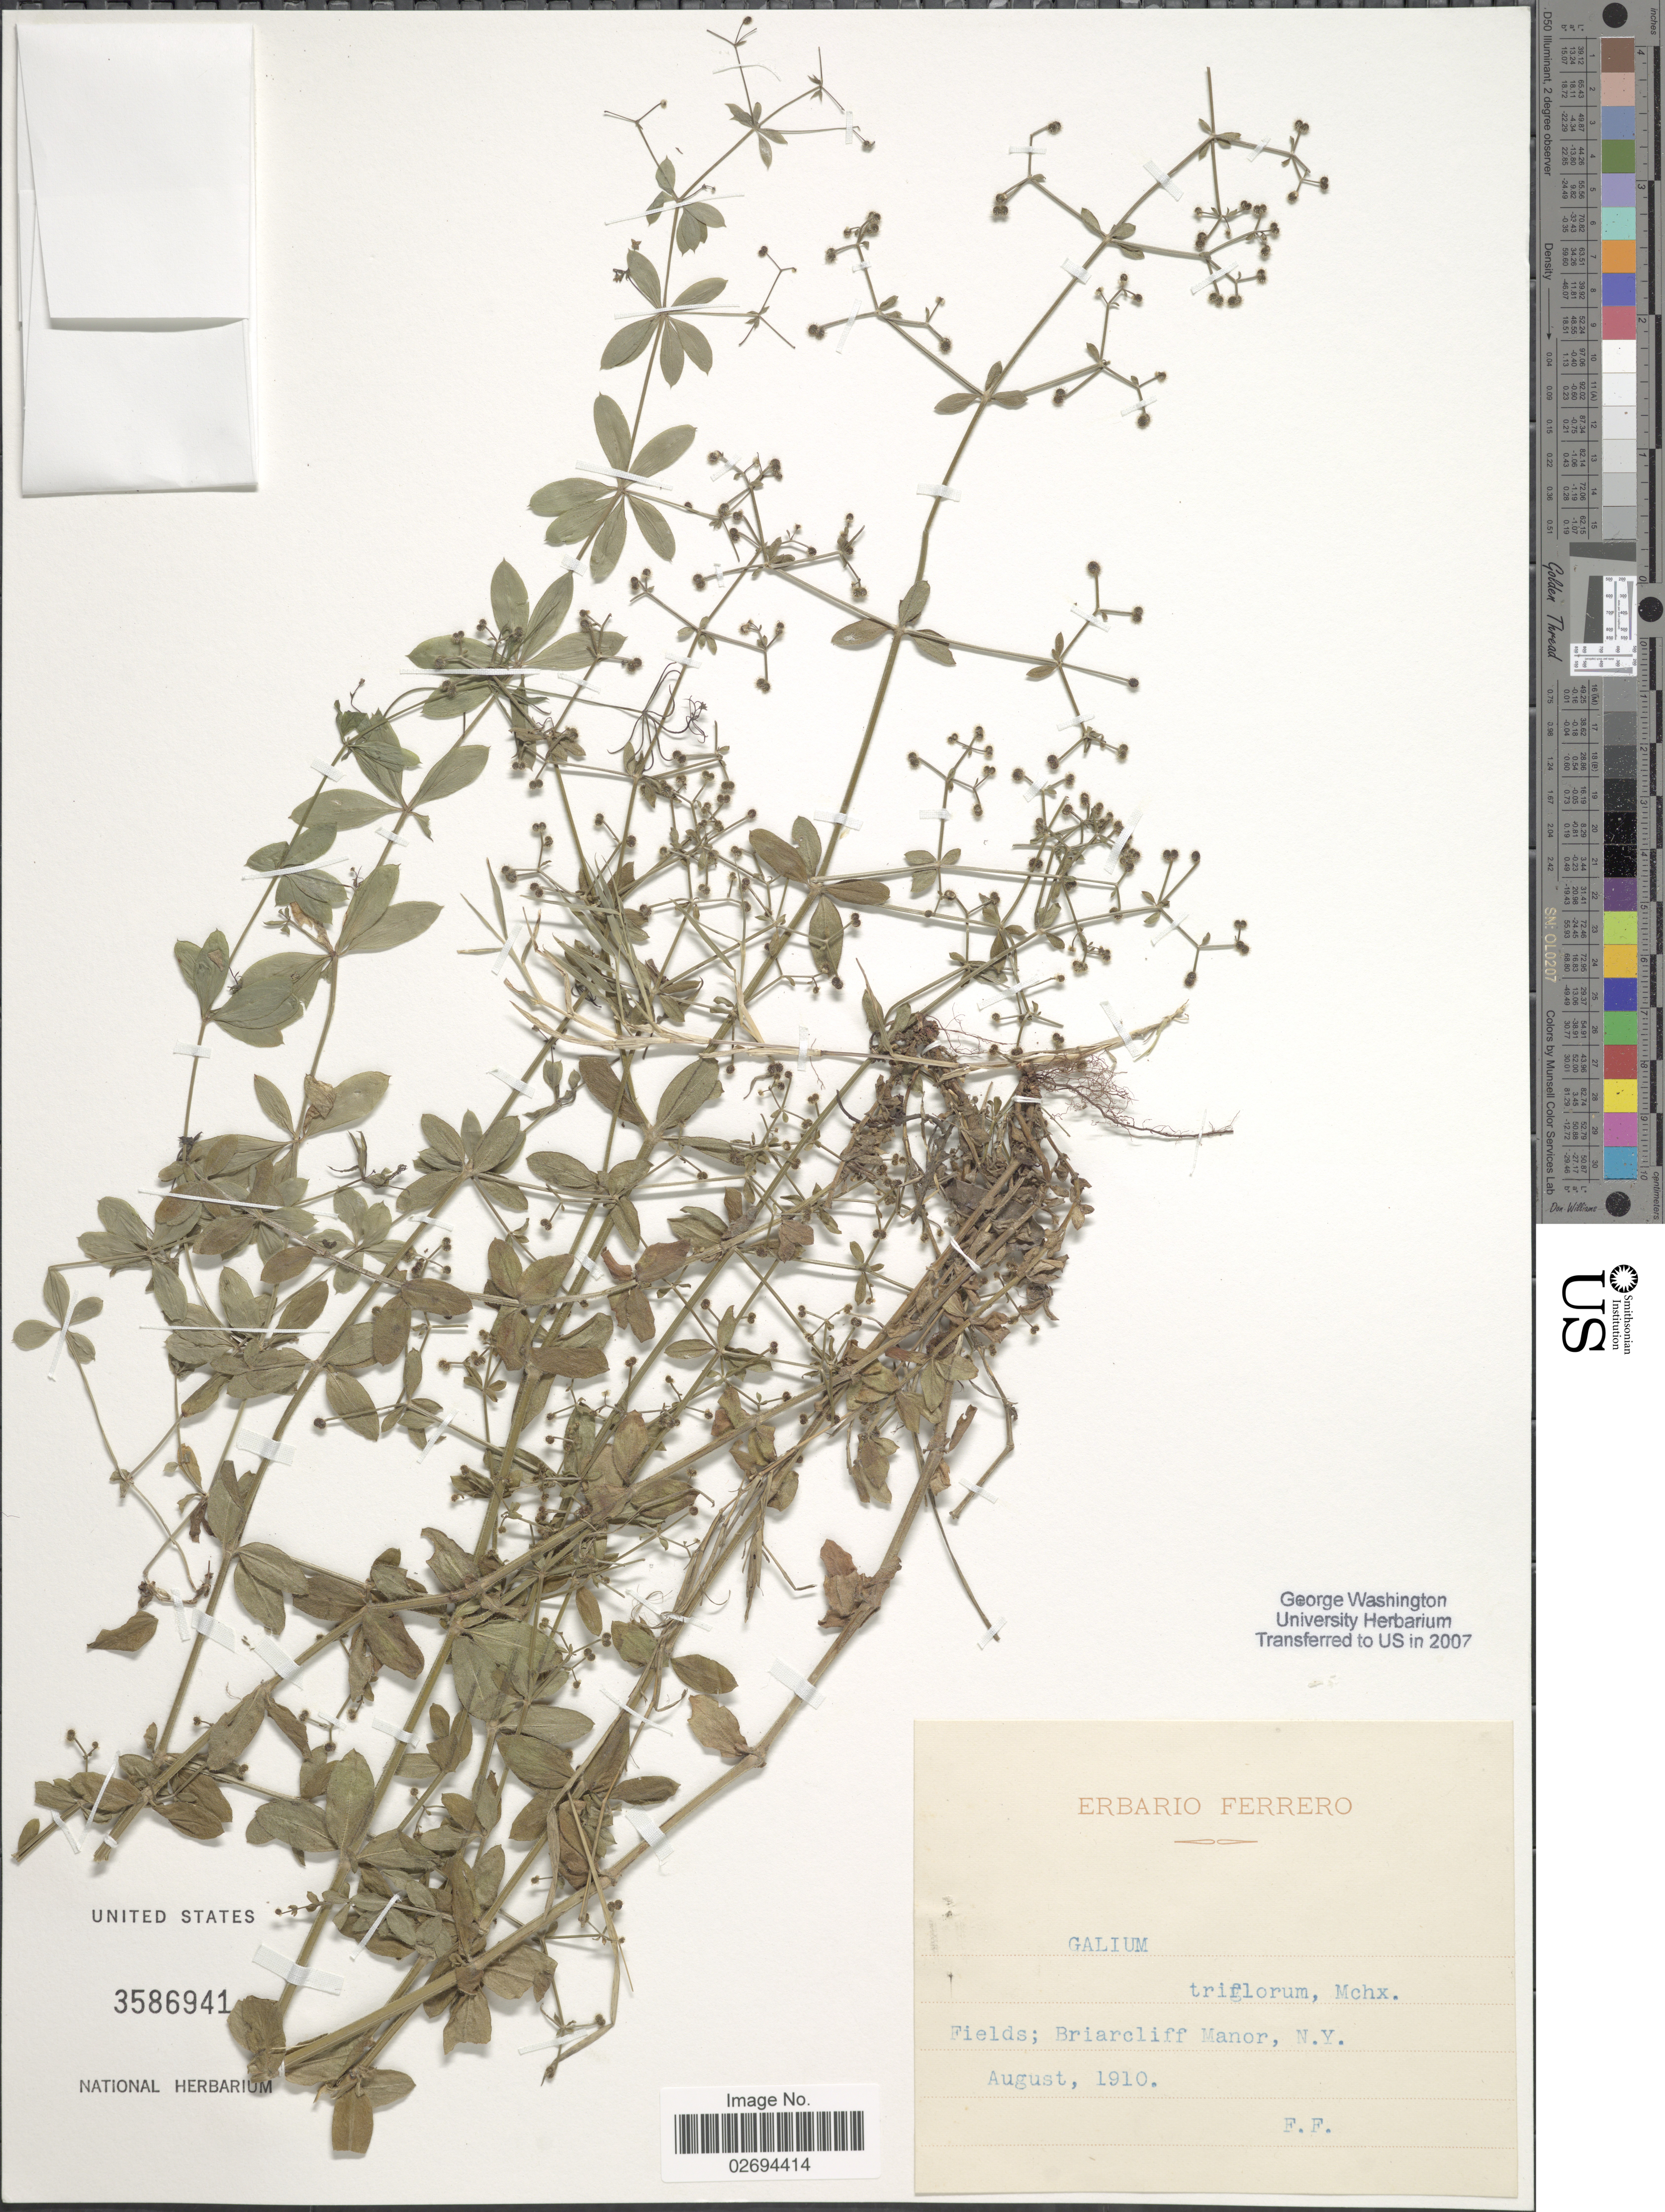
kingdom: Plantae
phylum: Tracheophyta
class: Magnoliopsida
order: Gentianales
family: Rubiaceae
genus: Galium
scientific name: Galium triflorum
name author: Michx.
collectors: ex herb. Ferrero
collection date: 1910-08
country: United States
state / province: New York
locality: Fields; Briarcliff Manor, N.Y.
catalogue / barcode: US 3586941